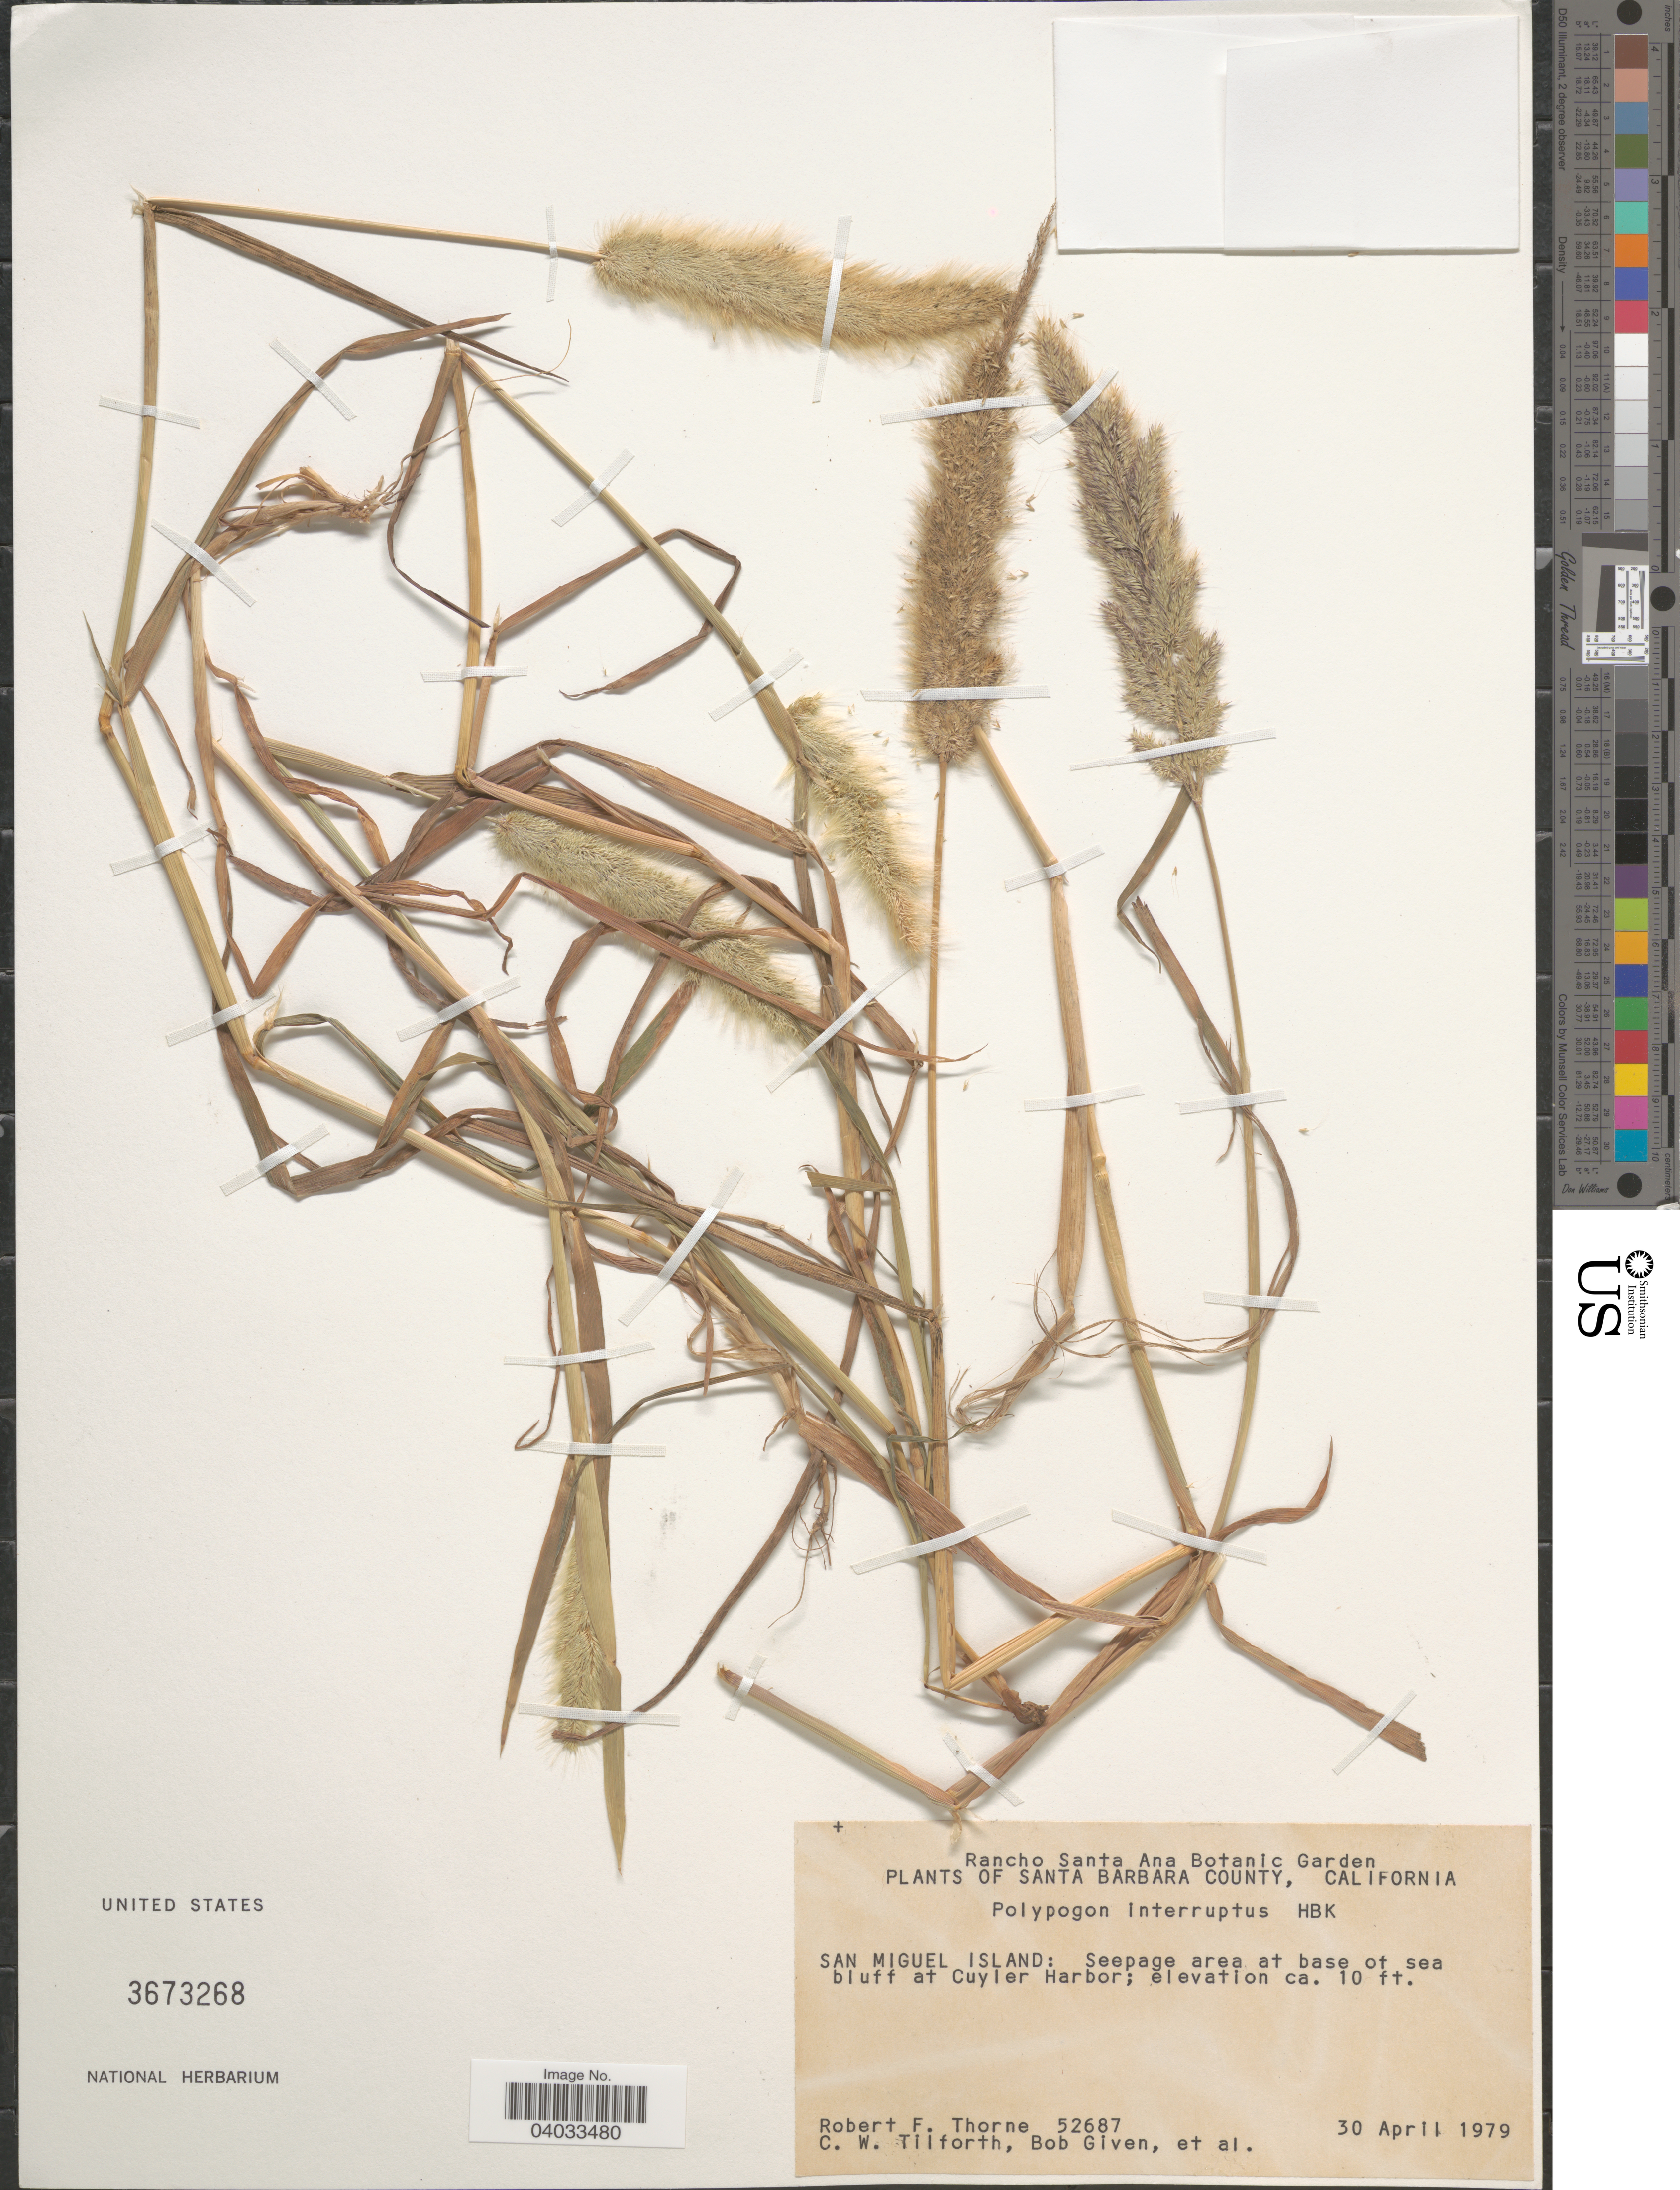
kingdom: Plantae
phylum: Tracheophyta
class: Liliopsida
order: Poales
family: Poaceae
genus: Polypogon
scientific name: Polypogon interruptus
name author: Kunth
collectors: R. F. Thorne, C. Tilforth, B. Given & et al.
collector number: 52687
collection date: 1979-04-30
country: United States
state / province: California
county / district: Santa Barbara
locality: Santa Barbara County. San Miguel Island: at Cuyler Harbor.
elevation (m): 3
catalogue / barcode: US 3673268